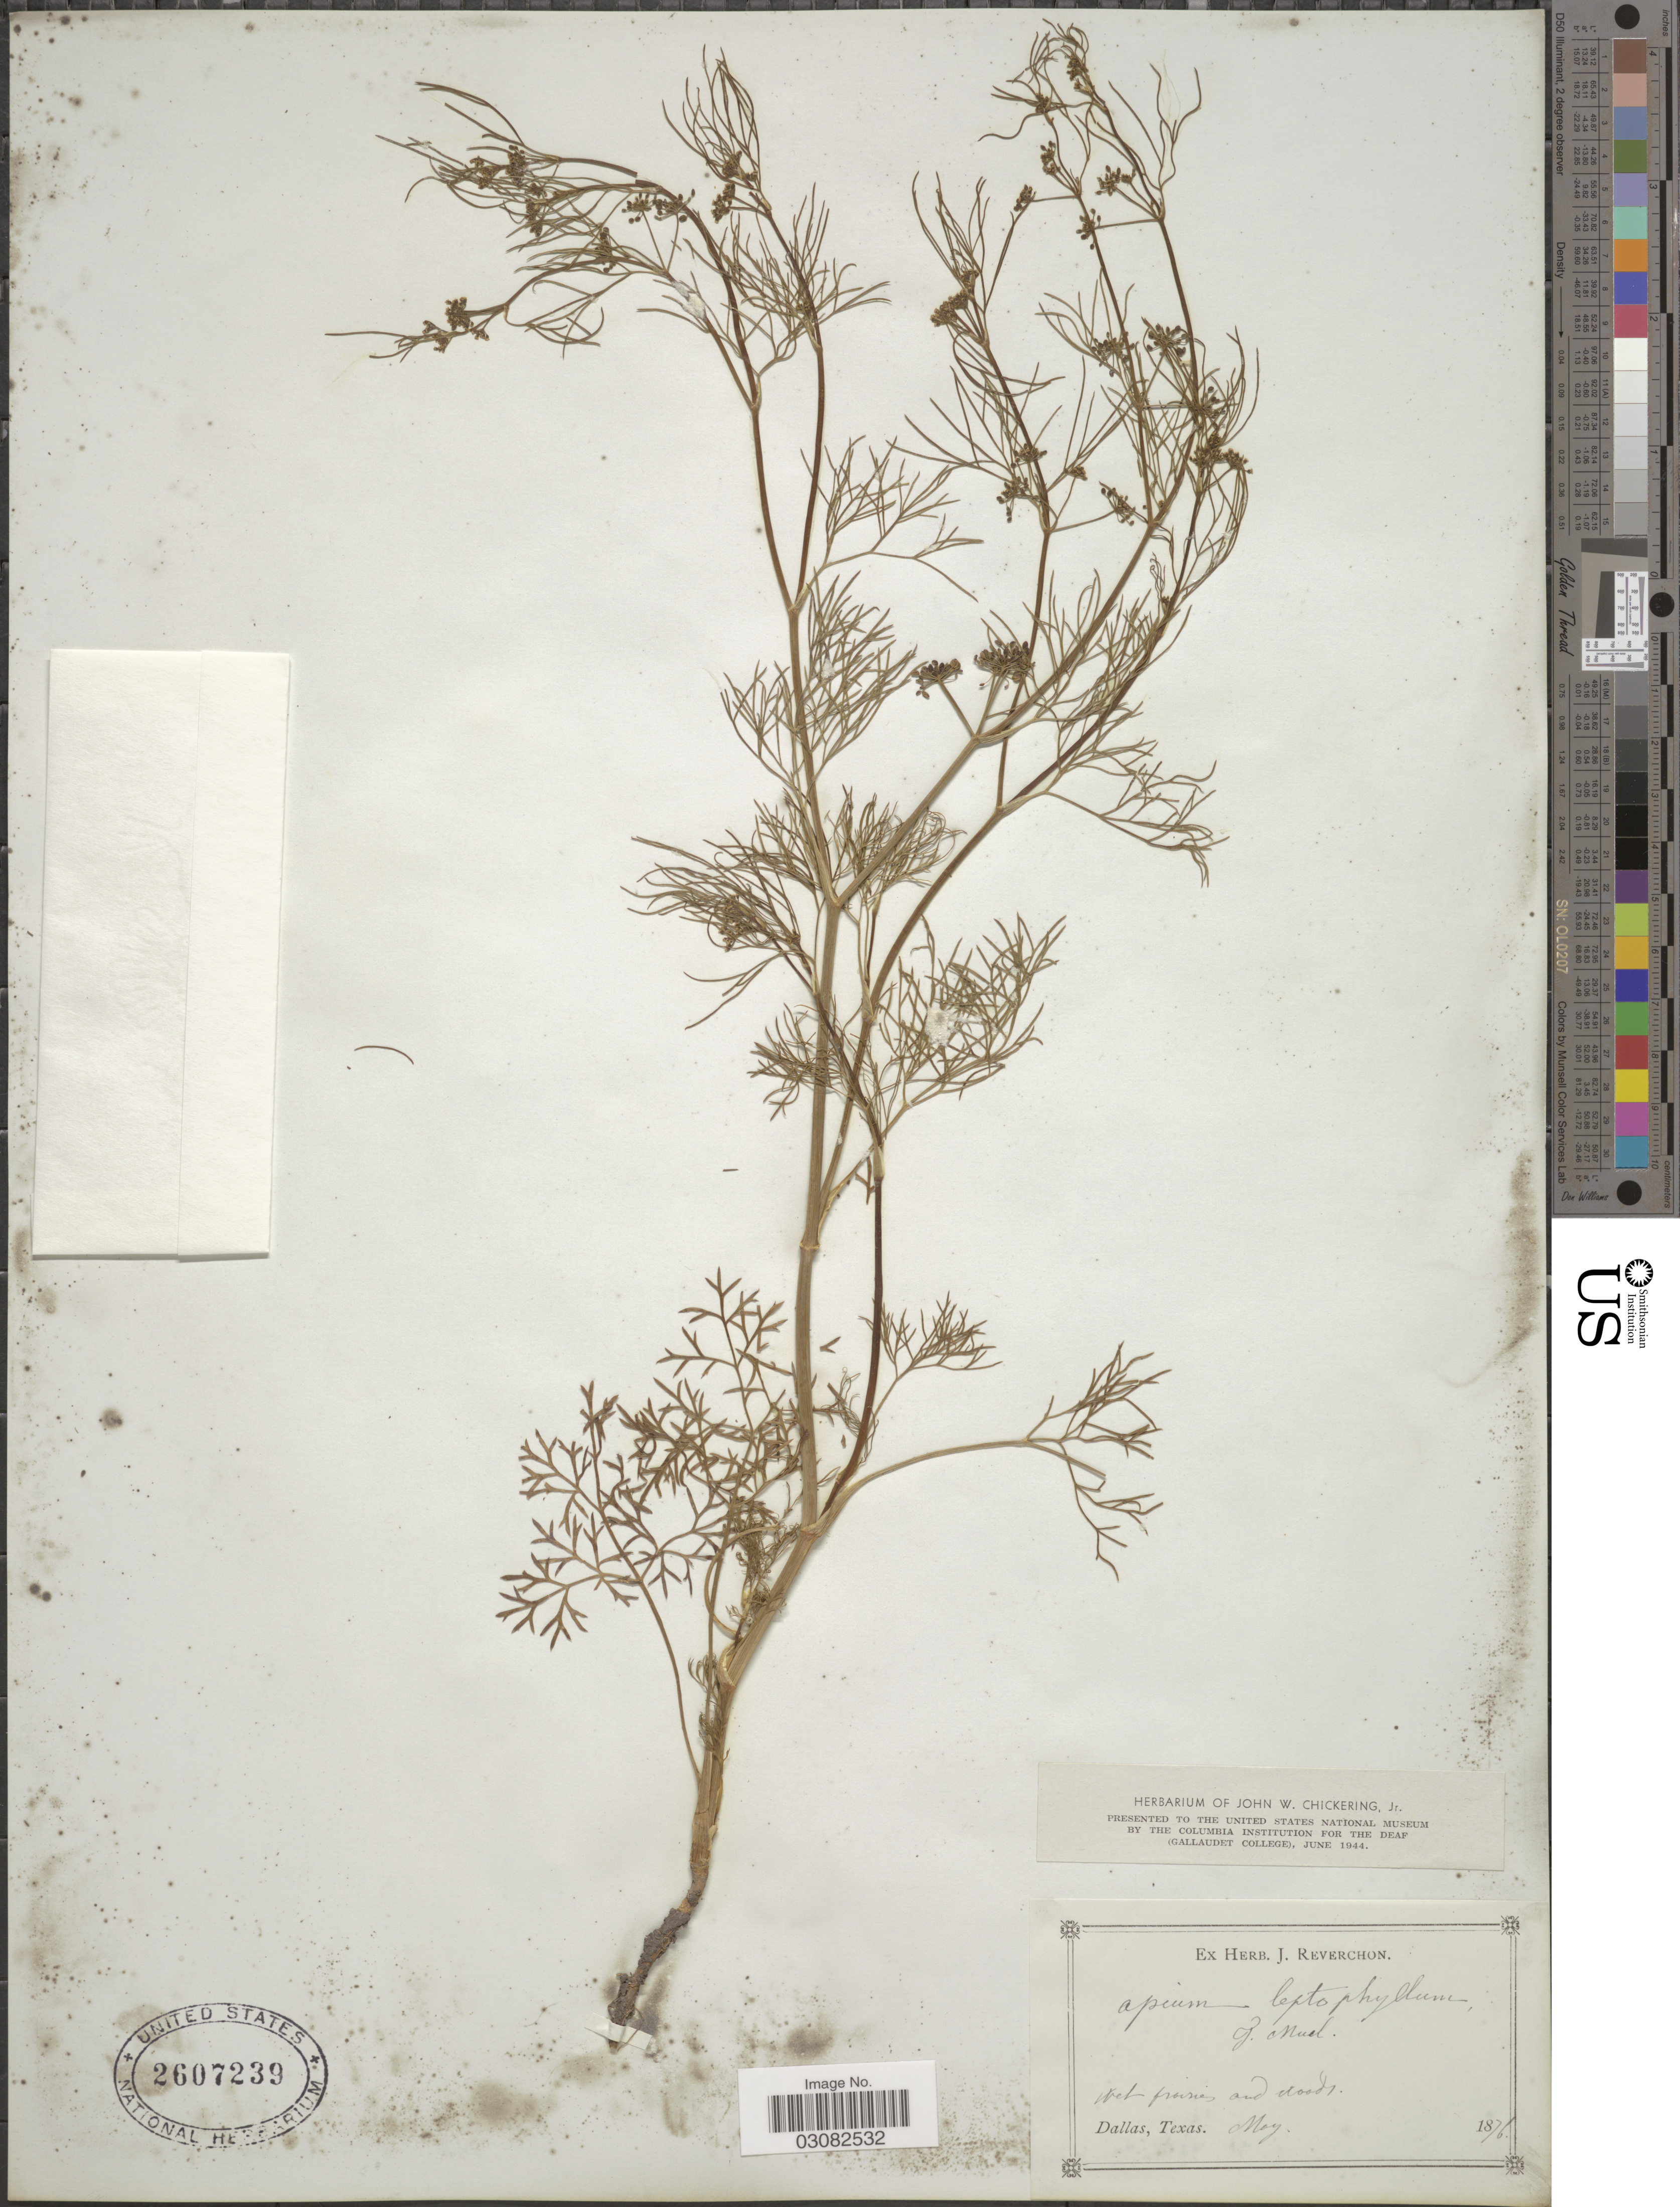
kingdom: Plantae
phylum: Tracheophyta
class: Magnoliopsida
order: Apiales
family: Apiaceae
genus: Apium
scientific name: Apium leptophyllum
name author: (Pers.) F. Muell. ex Benth.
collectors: ex herb. J. Reverchon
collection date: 1876-05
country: United States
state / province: Texas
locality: Dallas.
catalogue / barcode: US 2607239